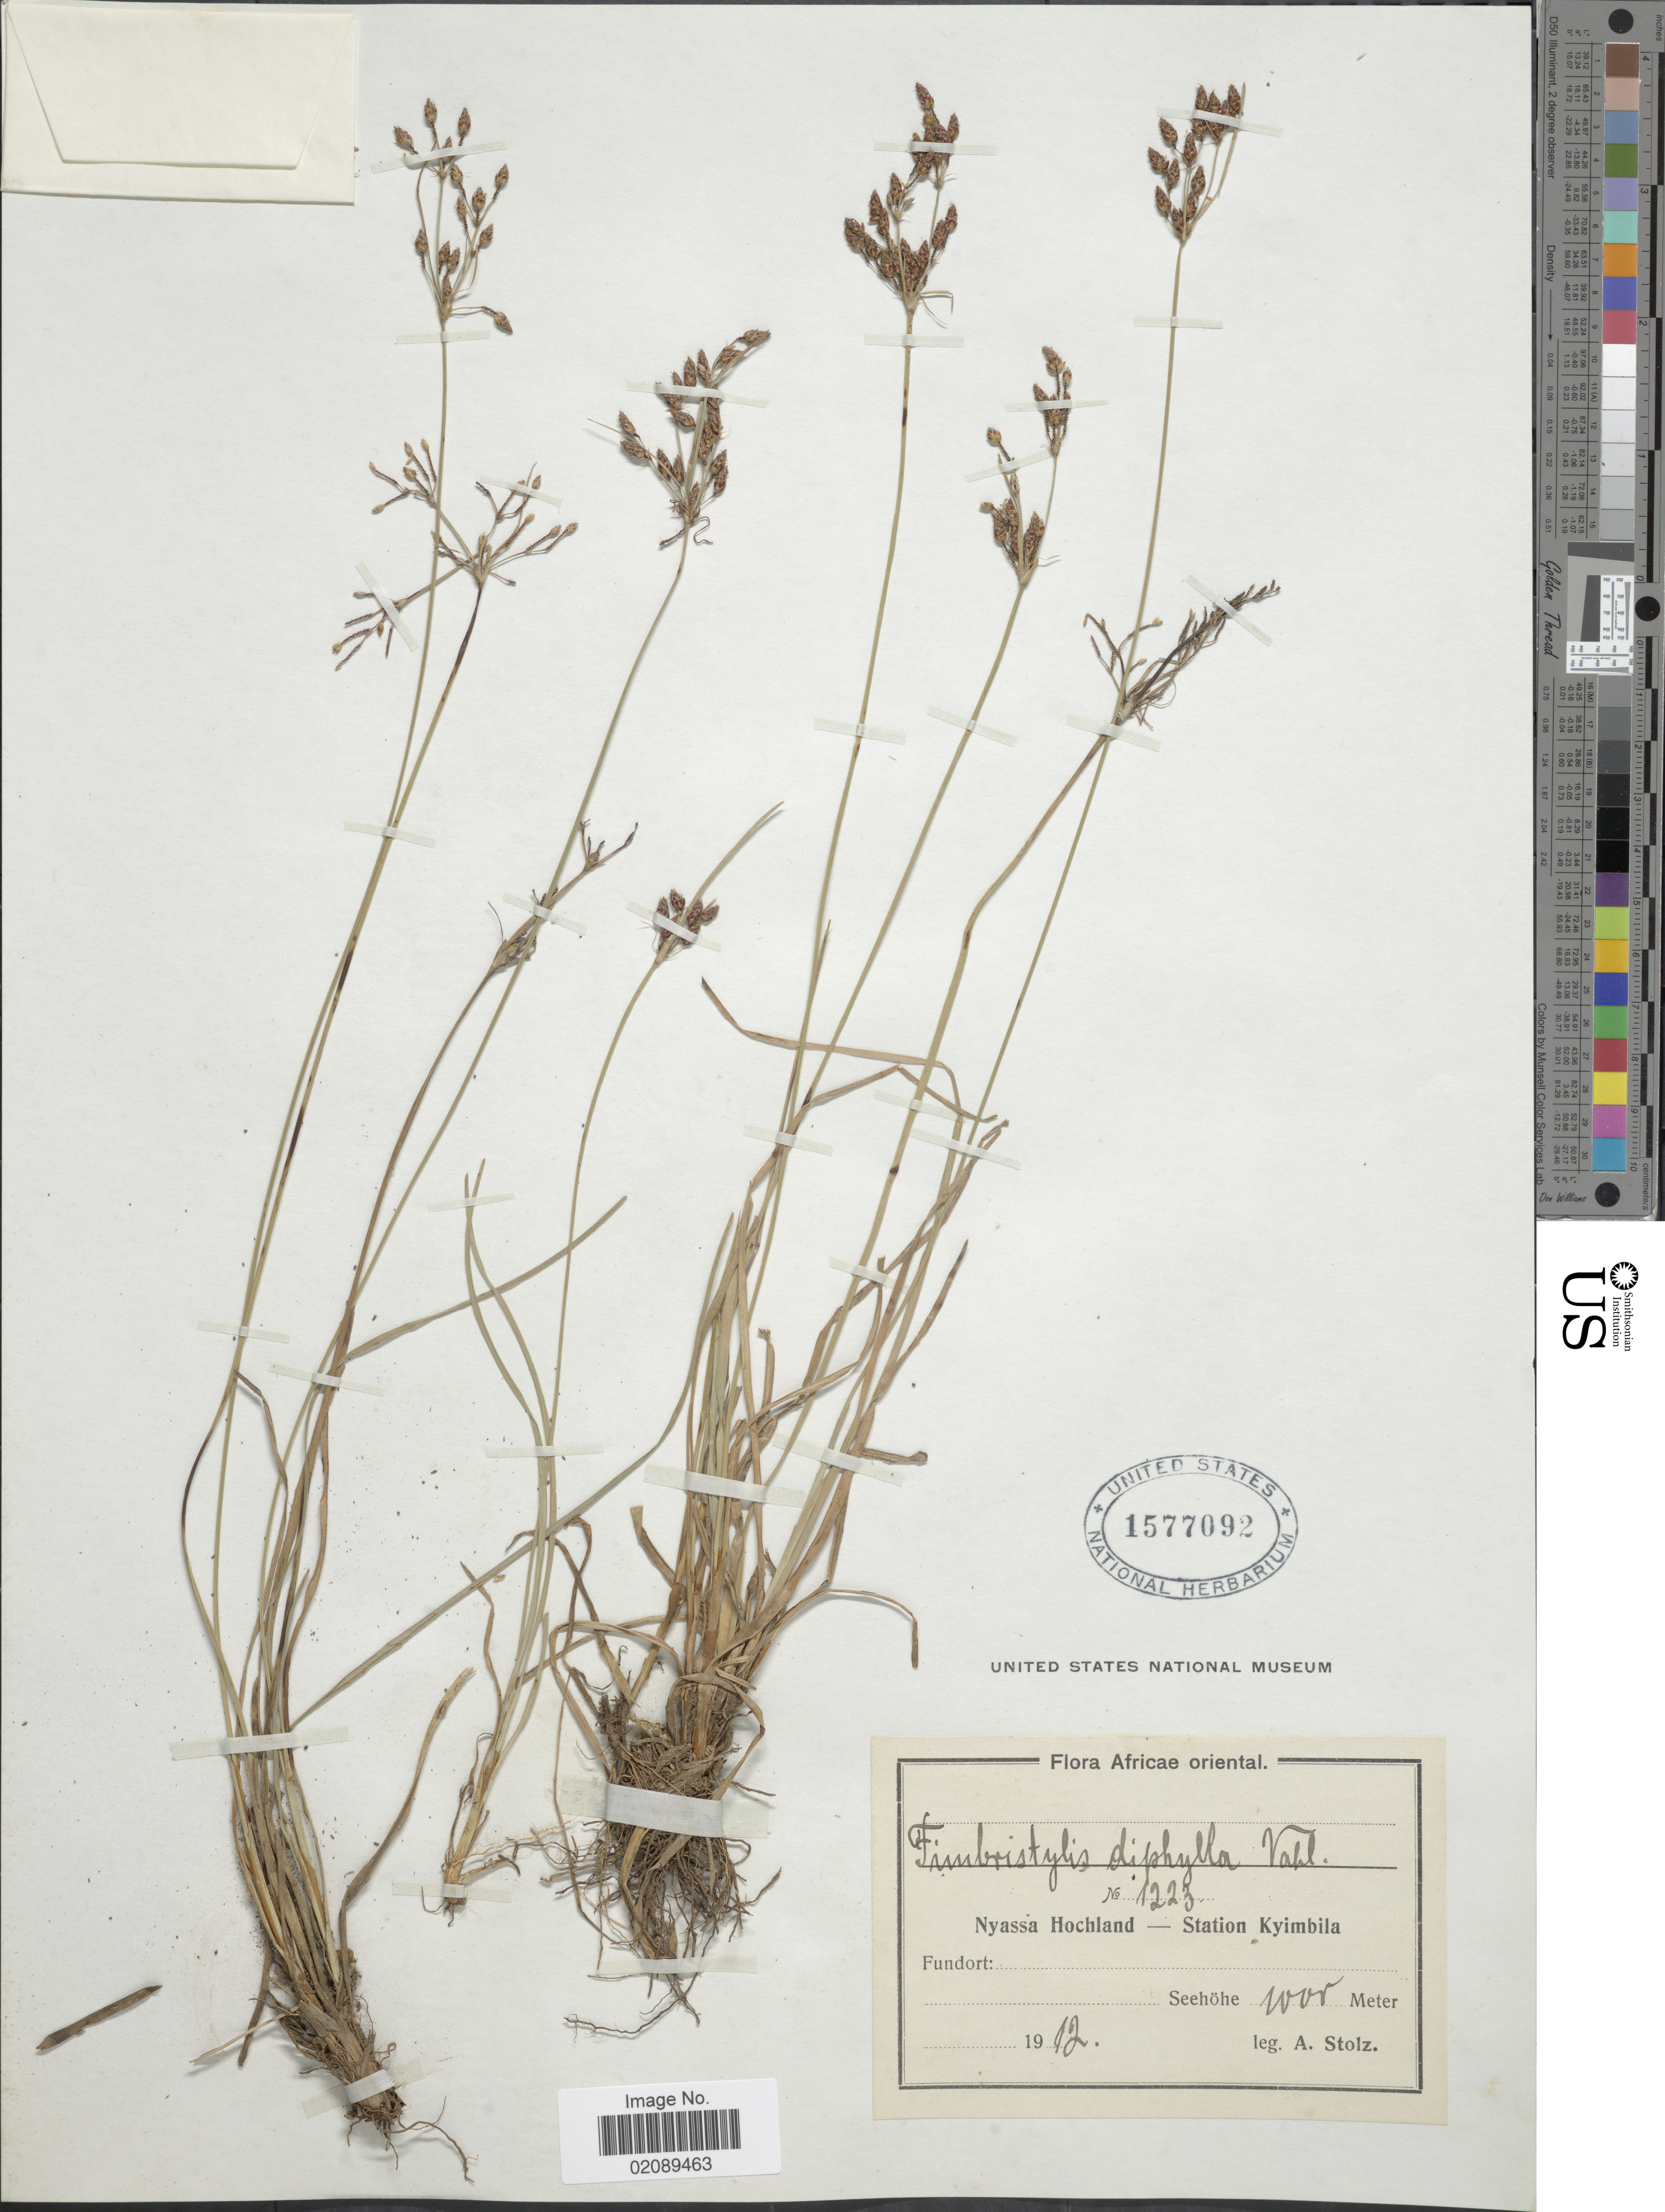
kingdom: Plantae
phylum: Tracheophyta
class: Liliopsida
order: Poales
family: Cyperaceae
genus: Fimbristylis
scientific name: Fimbristylis dichotoma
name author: (L.) Vahl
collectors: A. Stolz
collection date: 1942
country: Tanzania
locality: Africae oriental, Nyasa Hochland, Station Kyimbila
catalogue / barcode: US 1577092